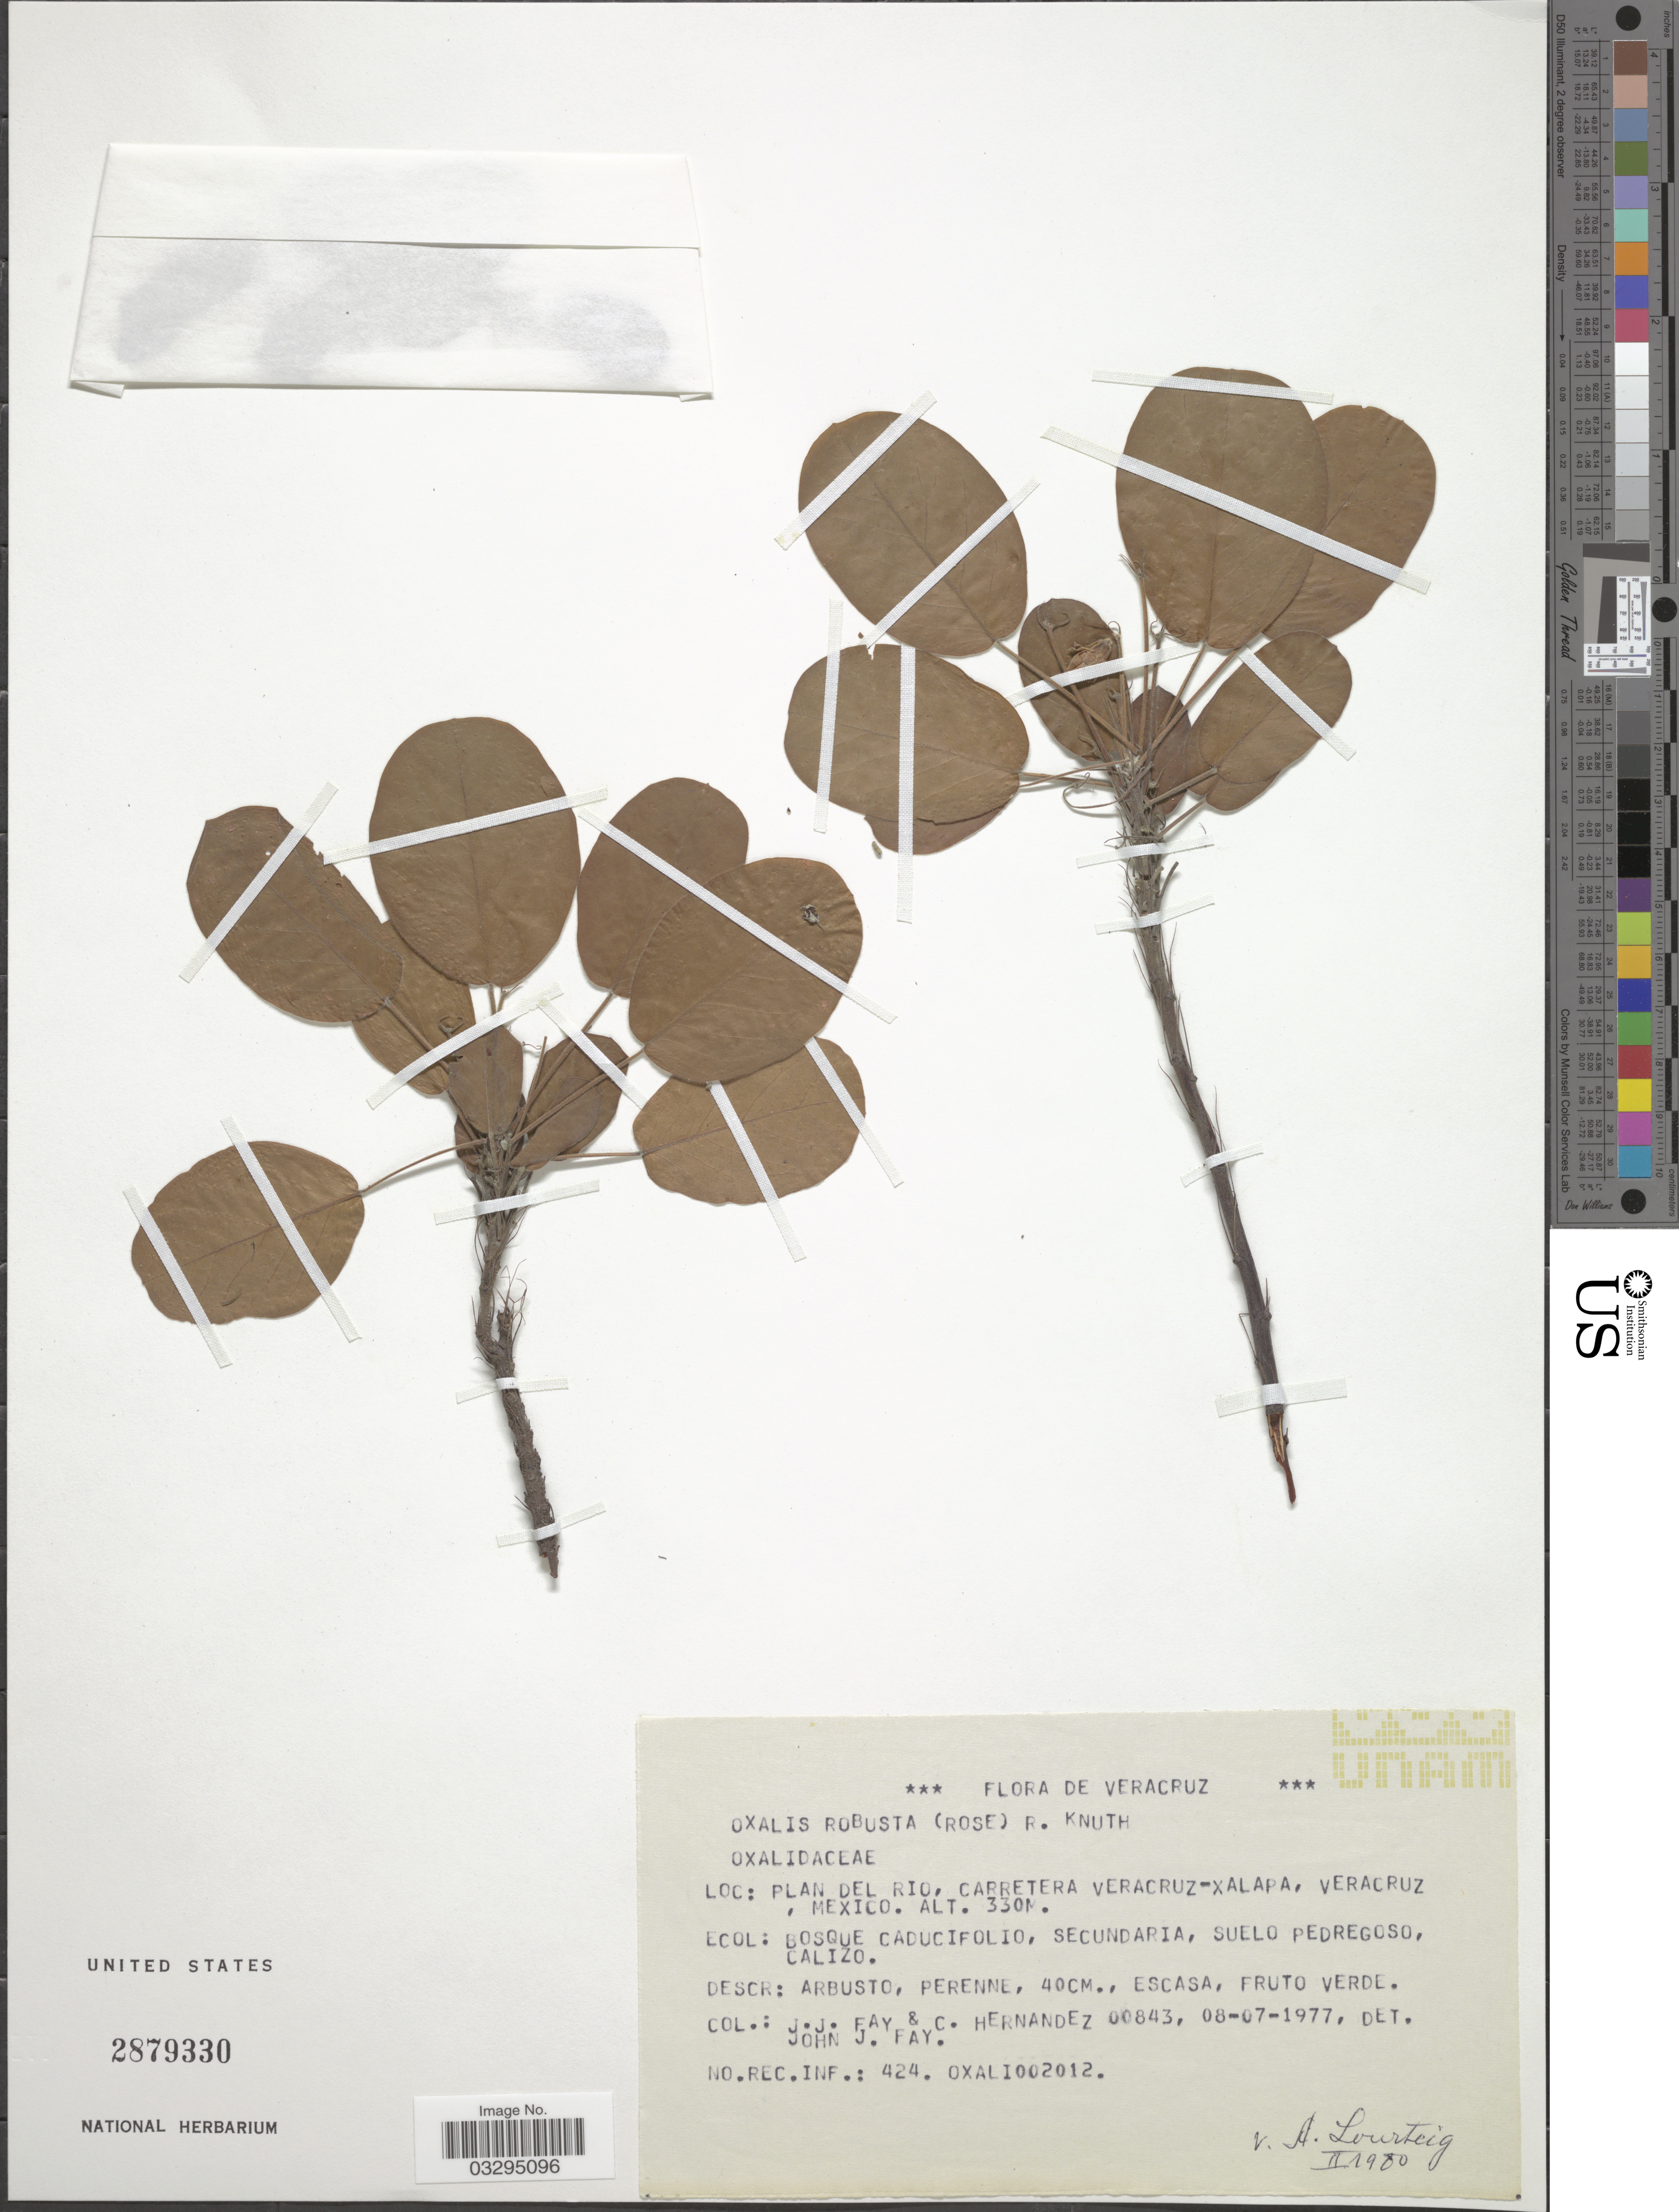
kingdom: Plantae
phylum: Tracheophyta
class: Magnoliopsida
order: Oxalidales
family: Oxalidaceae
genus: Oxalis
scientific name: Oxalis robusta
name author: (Rose ex Small) R. Knuth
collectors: J. Fay & C. Hernandez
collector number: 00843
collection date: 1977-07-08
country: Mexico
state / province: Veracruz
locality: Plan del Rio, carretera Veracruz-Xalapa, Veracruz.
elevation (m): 330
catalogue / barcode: US 2879330